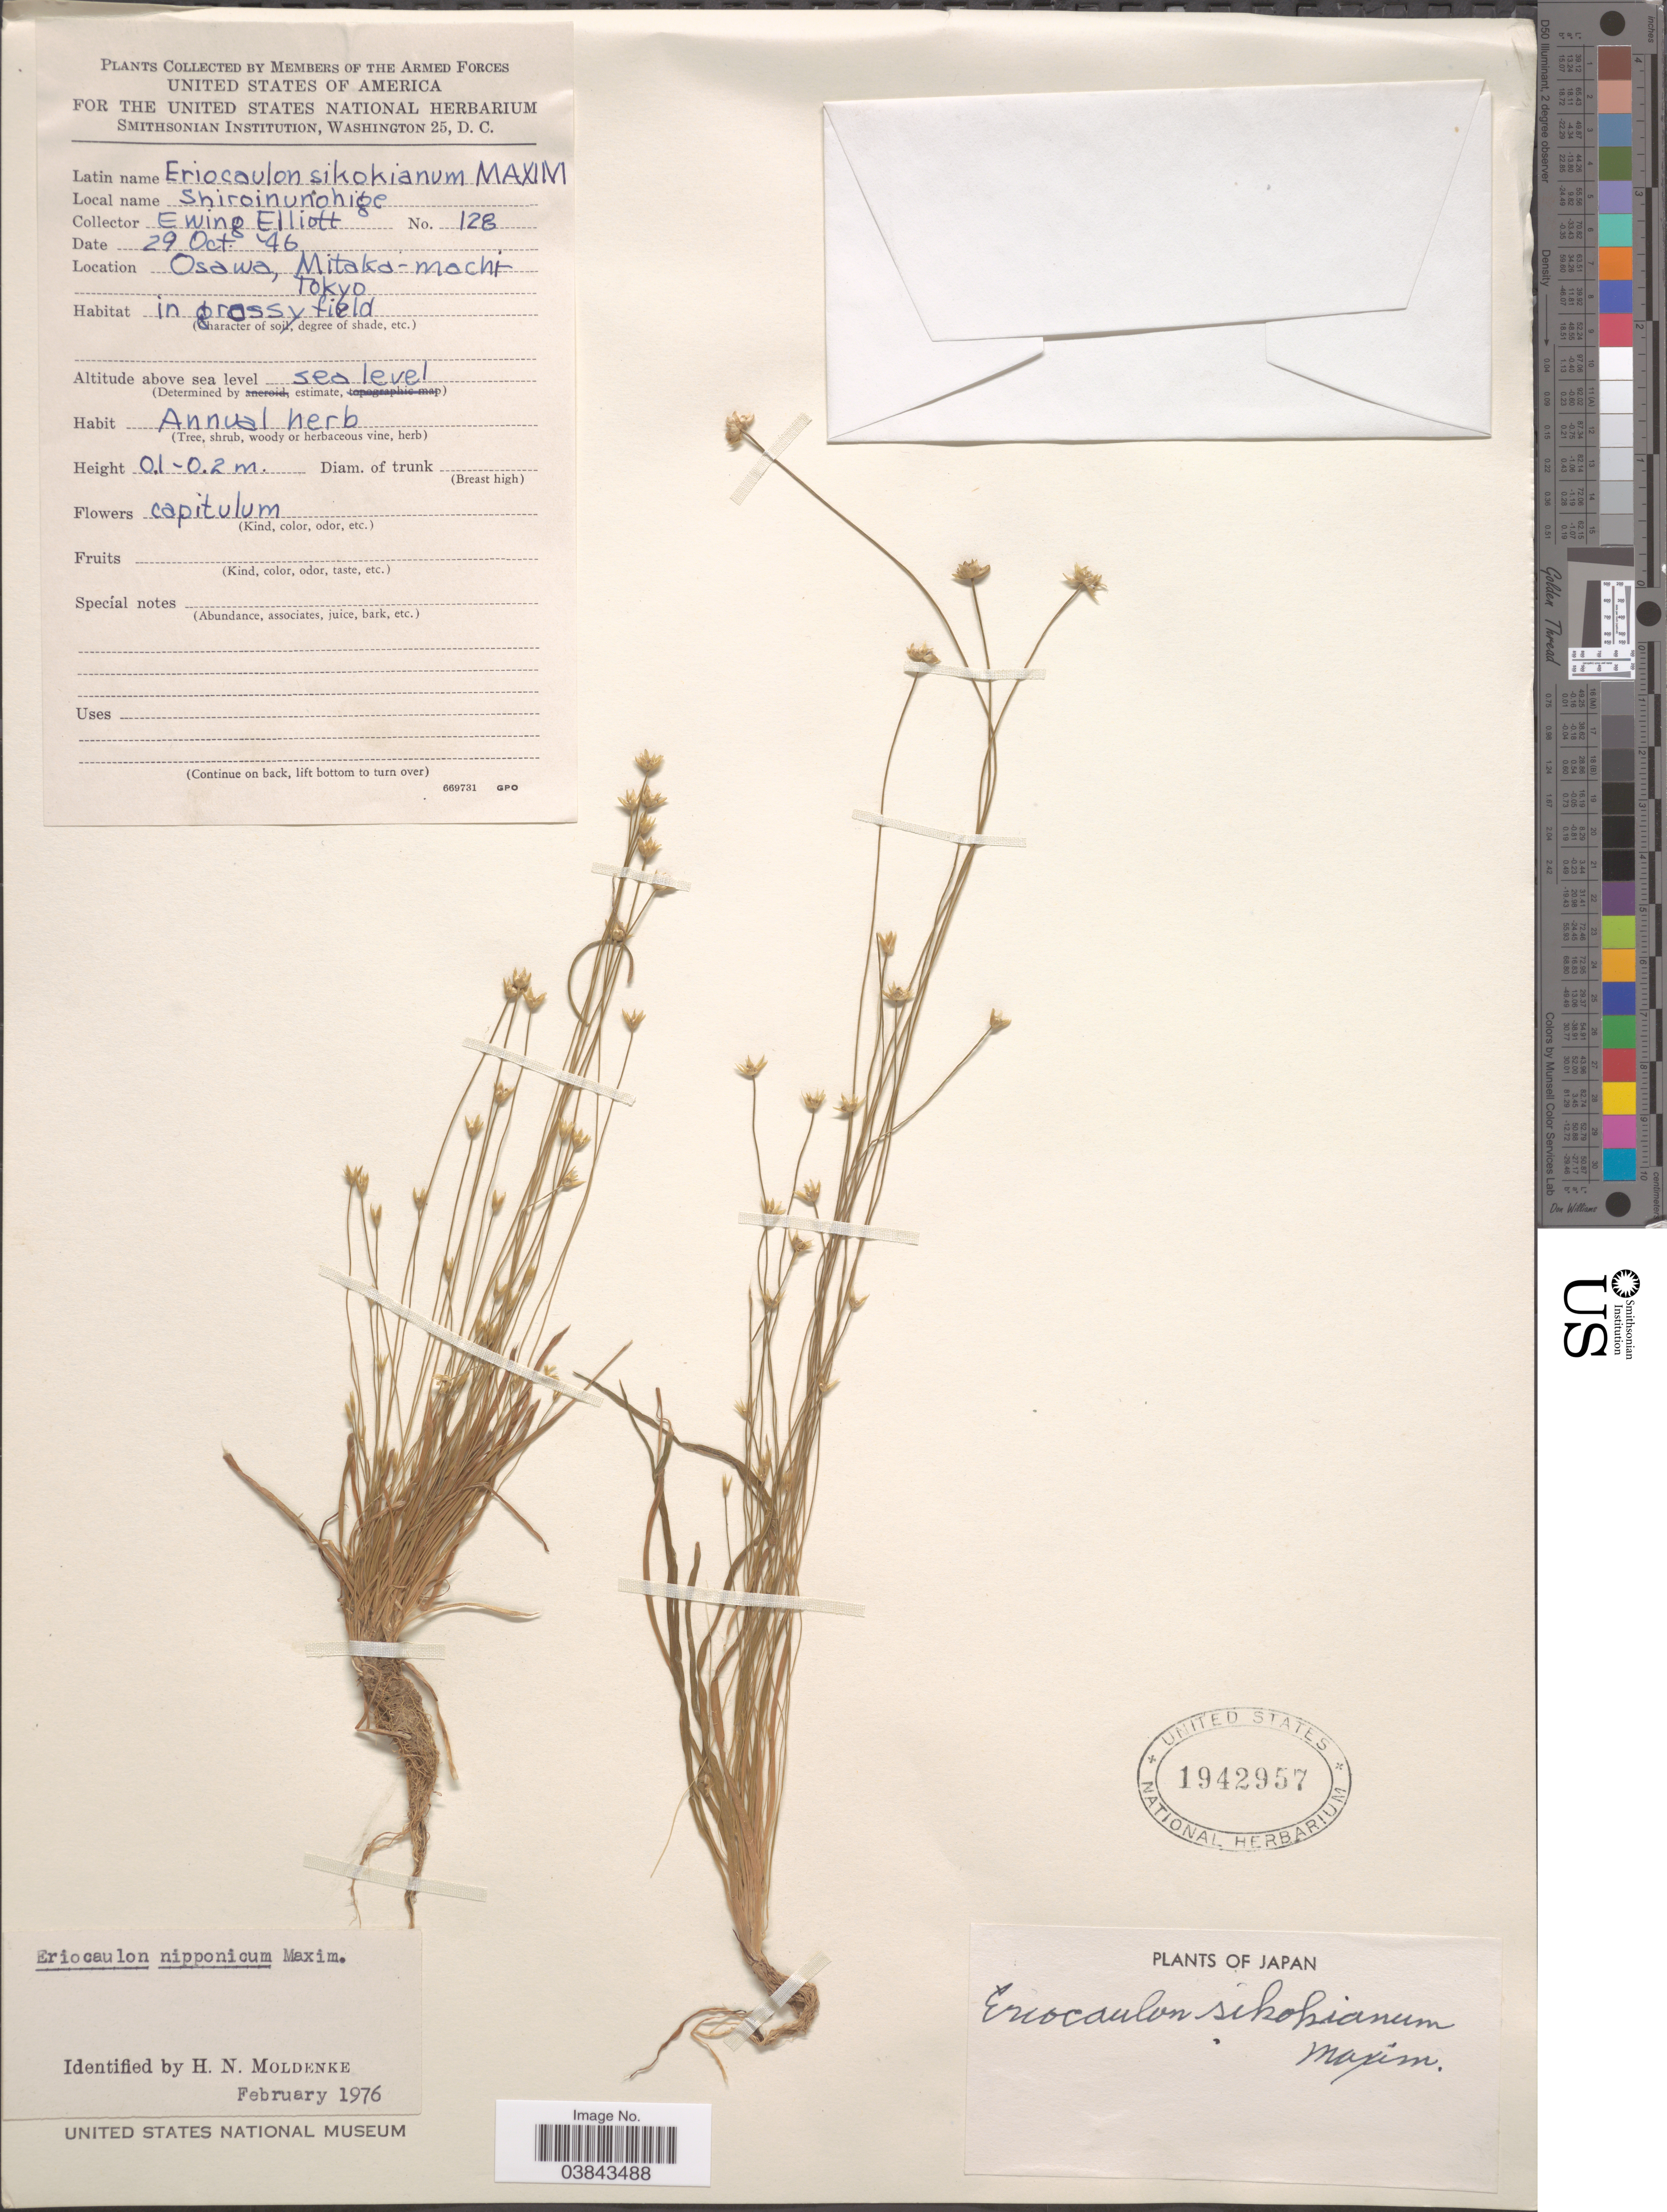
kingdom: Plantae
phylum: Tracheophyta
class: Liliopsida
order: Poales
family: Eriocaulaceae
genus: Eriocaulon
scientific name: Eriocaulon nipponicum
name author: Maxim.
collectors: E. Elliott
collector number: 128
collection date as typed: Transcribed d/m/y: 29/10/46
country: Japan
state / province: Tokyo, Federal City of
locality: Osawa, Mitaka-machi. Tokyo.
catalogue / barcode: US 1942957